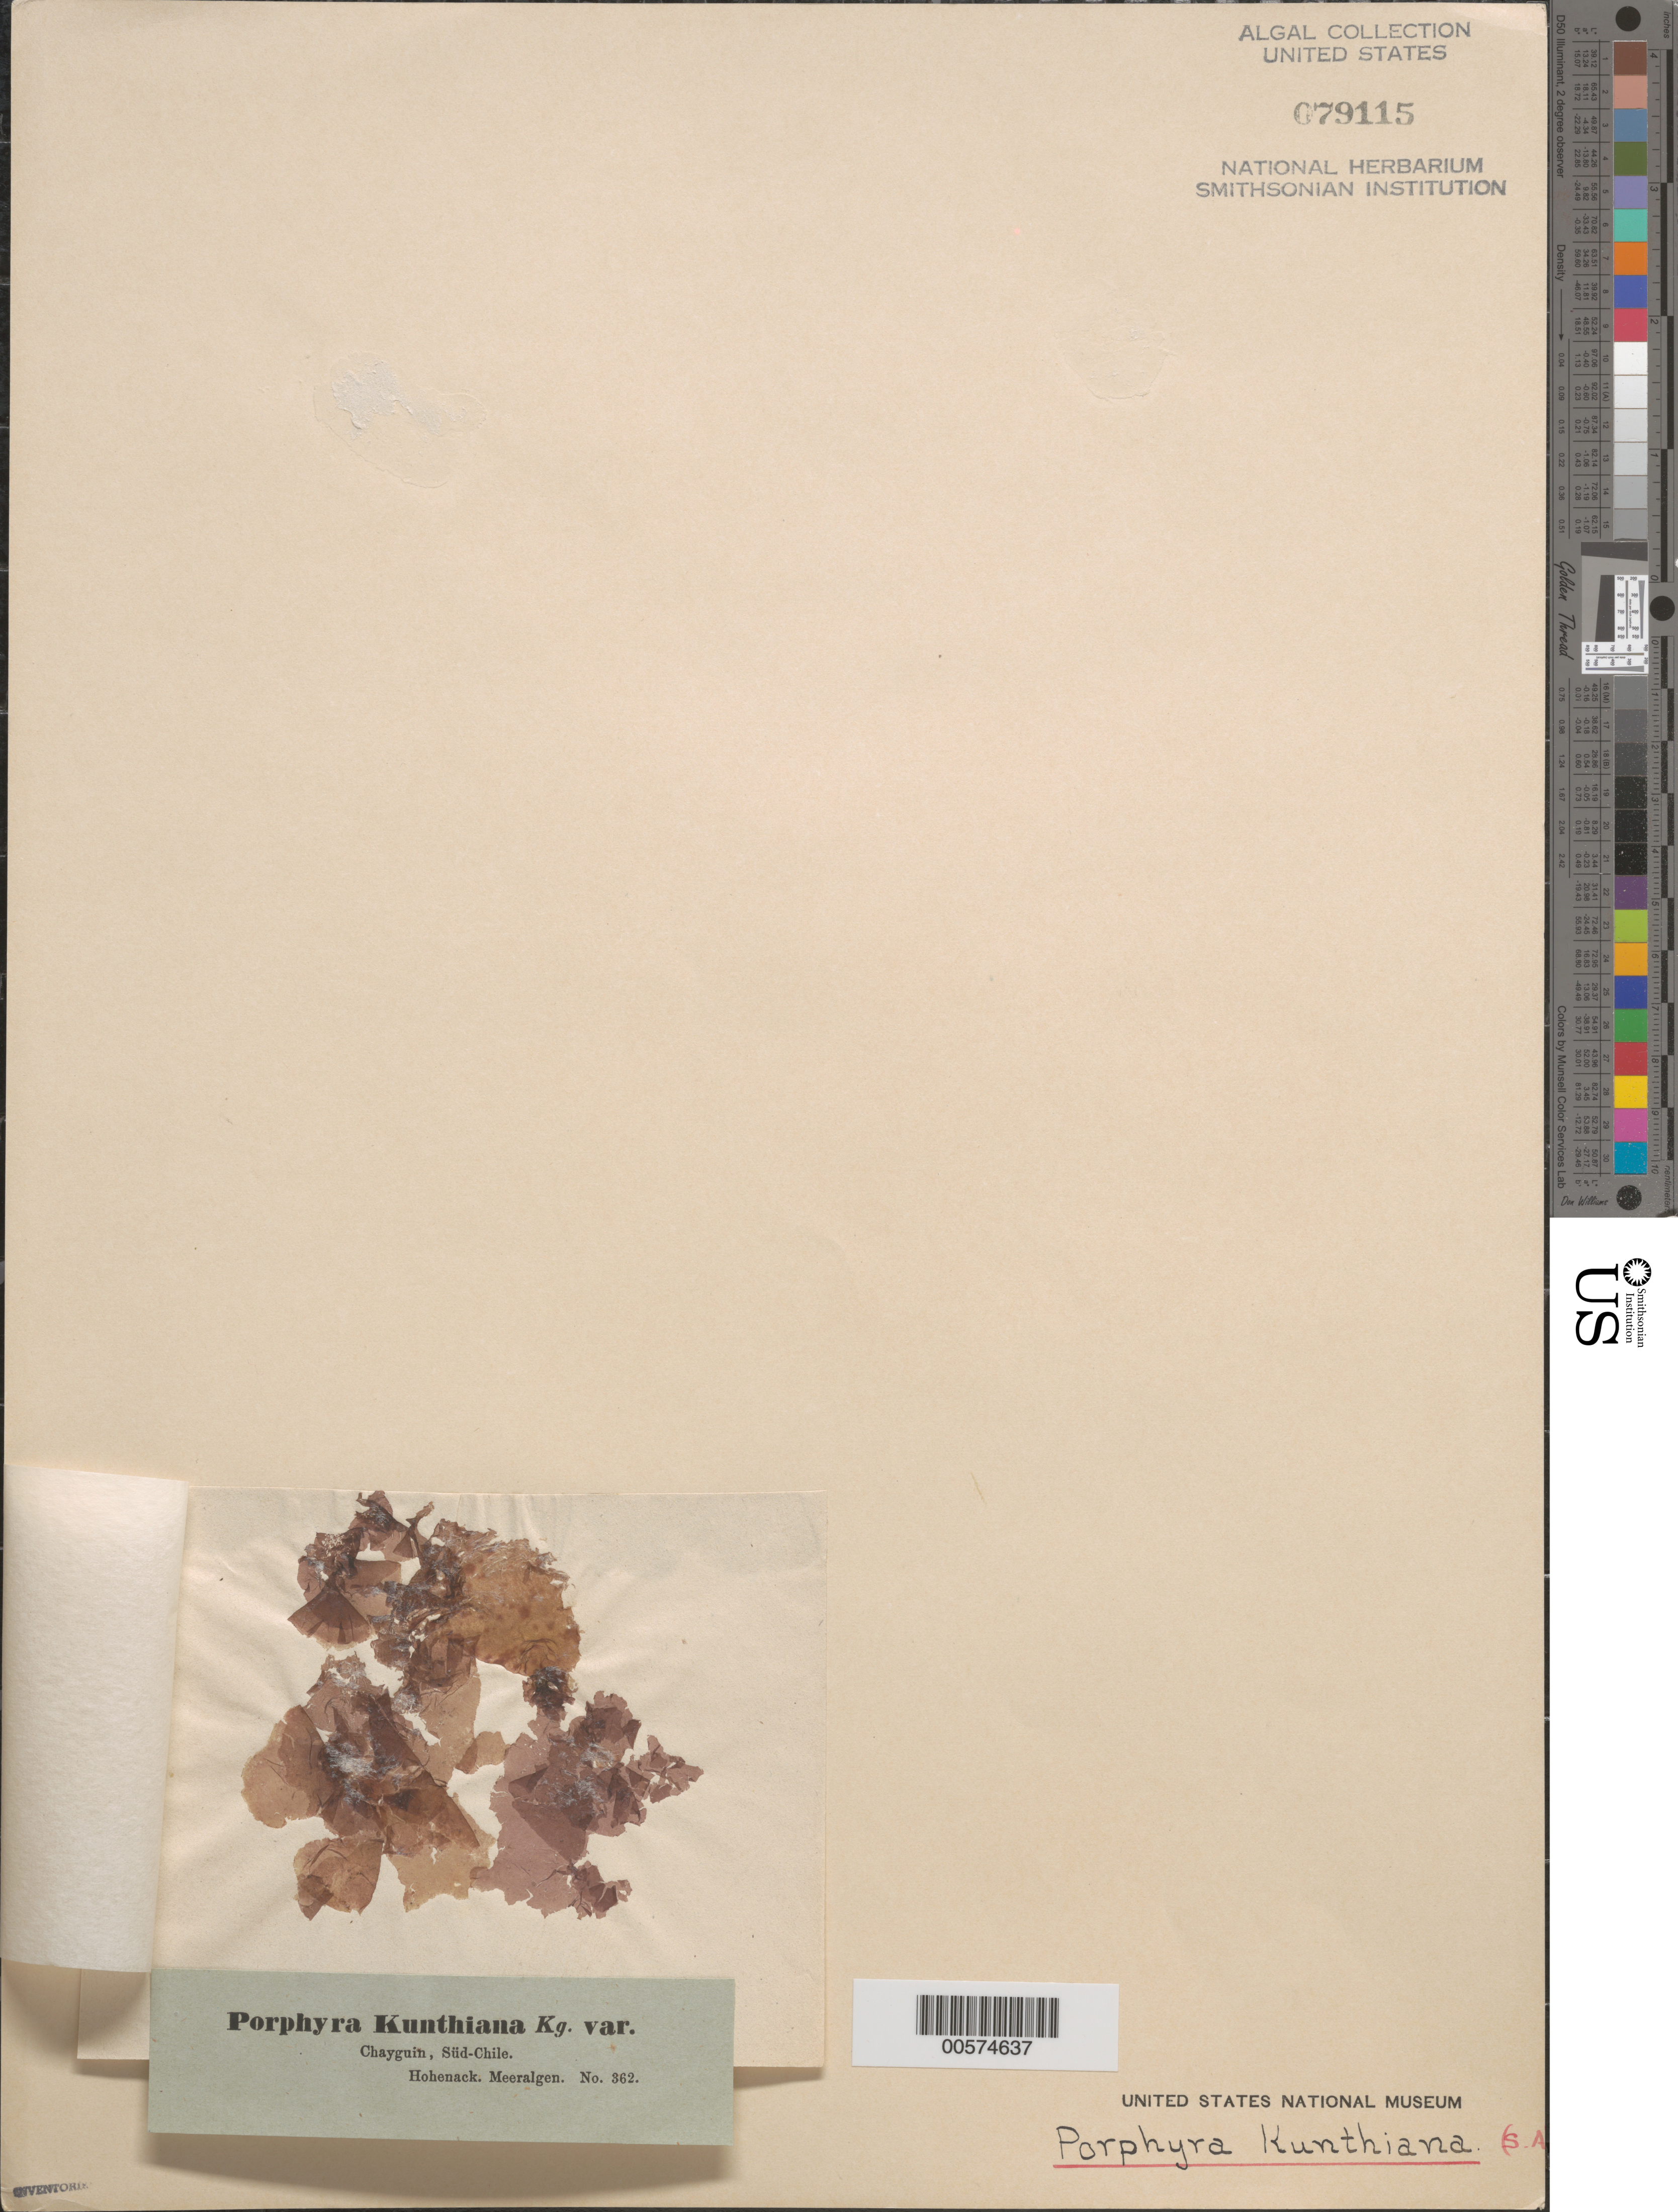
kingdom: Plantae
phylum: Rhodophyta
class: Bangiophyceae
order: Bangiales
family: Bangiaceae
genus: Porphyra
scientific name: Porphyra kunthiana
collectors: R. F. Hohenacker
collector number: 362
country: Chile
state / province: Los Lagos (X)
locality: Chaihuin (Chayguin)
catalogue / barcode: US 79115